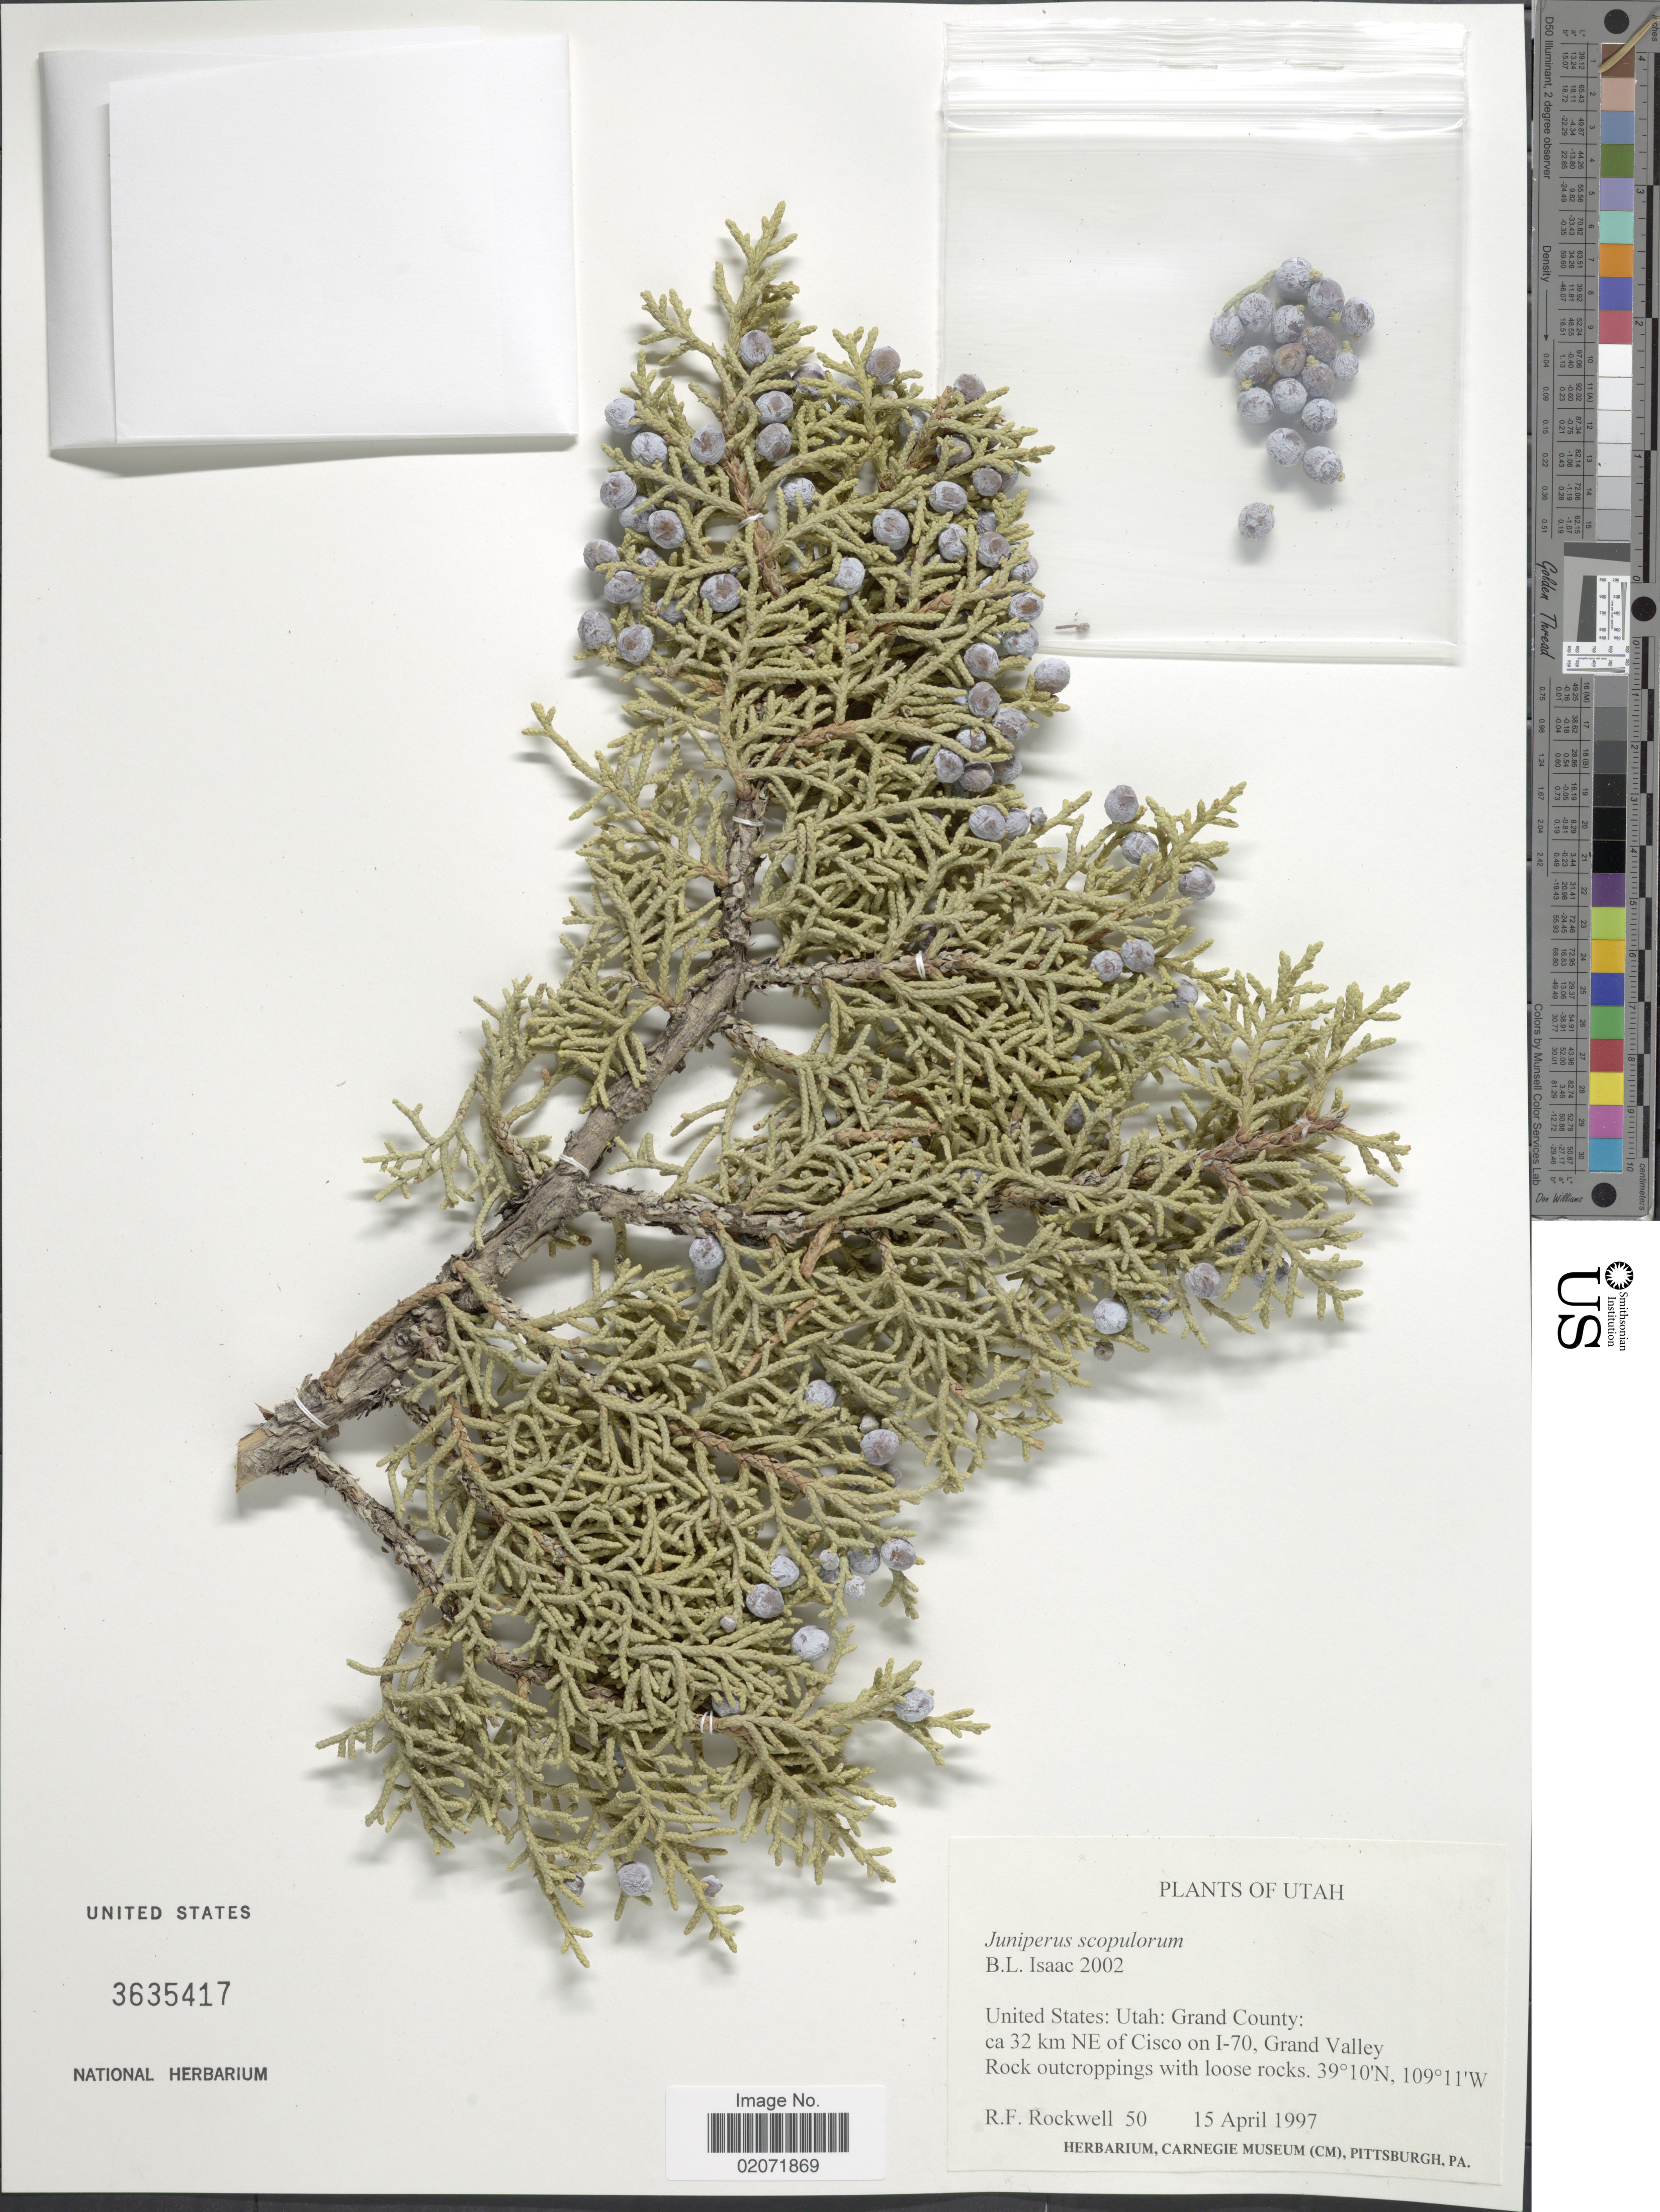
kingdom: Plantae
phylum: Tracheophyta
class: Pinopsida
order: Pinales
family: Cupressaceae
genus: Juniperus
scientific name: Juniperus scopulorum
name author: Sarg.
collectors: R. Rockwell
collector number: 50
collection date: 1997-04-15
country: United States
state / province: Utah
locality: Grand County: ca 32 km NE of Cisco in I-70, Grant Valley. Rock outcroppings with loose rocks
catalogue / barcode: US 3635417